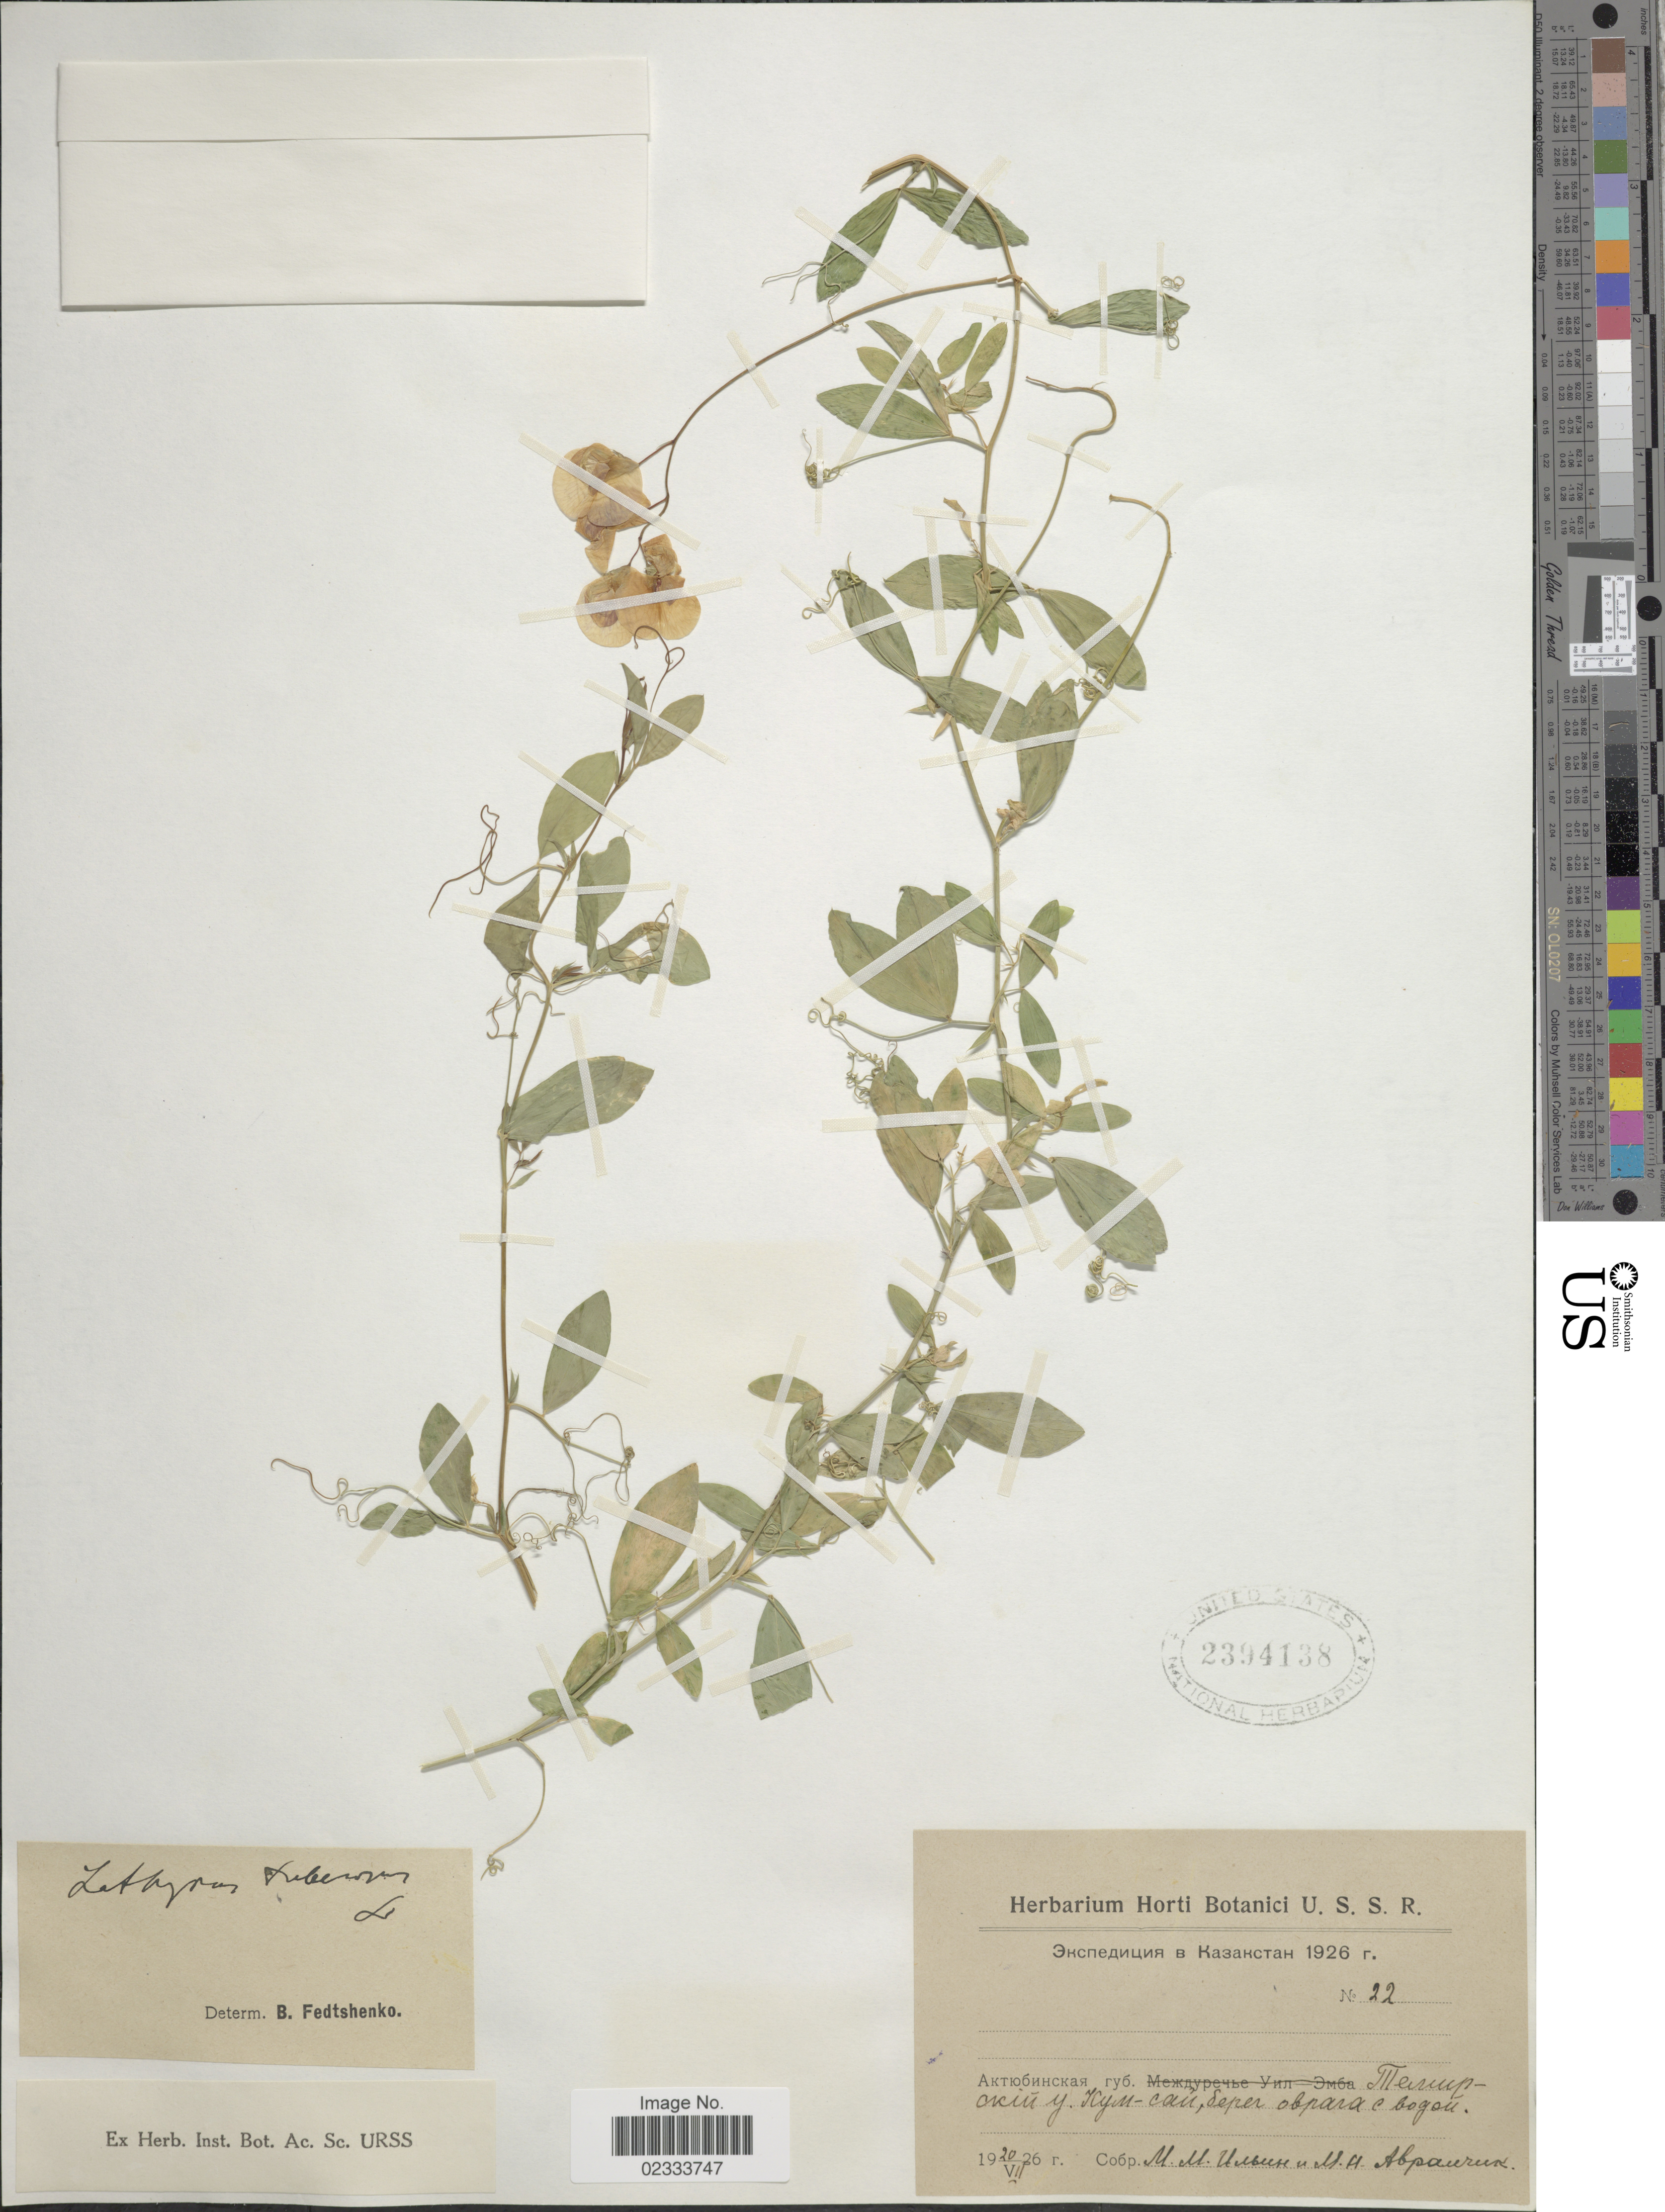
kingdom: Plantae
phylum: Tracheophyta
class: Magnoliopsida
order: Fabales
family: Fabaceae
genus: Lathyrus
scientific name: Lathyrus tuberosus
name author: L.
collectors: Collector illegible & Collector illegible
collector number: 22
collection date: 1926-07-20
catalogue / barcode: US 2394138